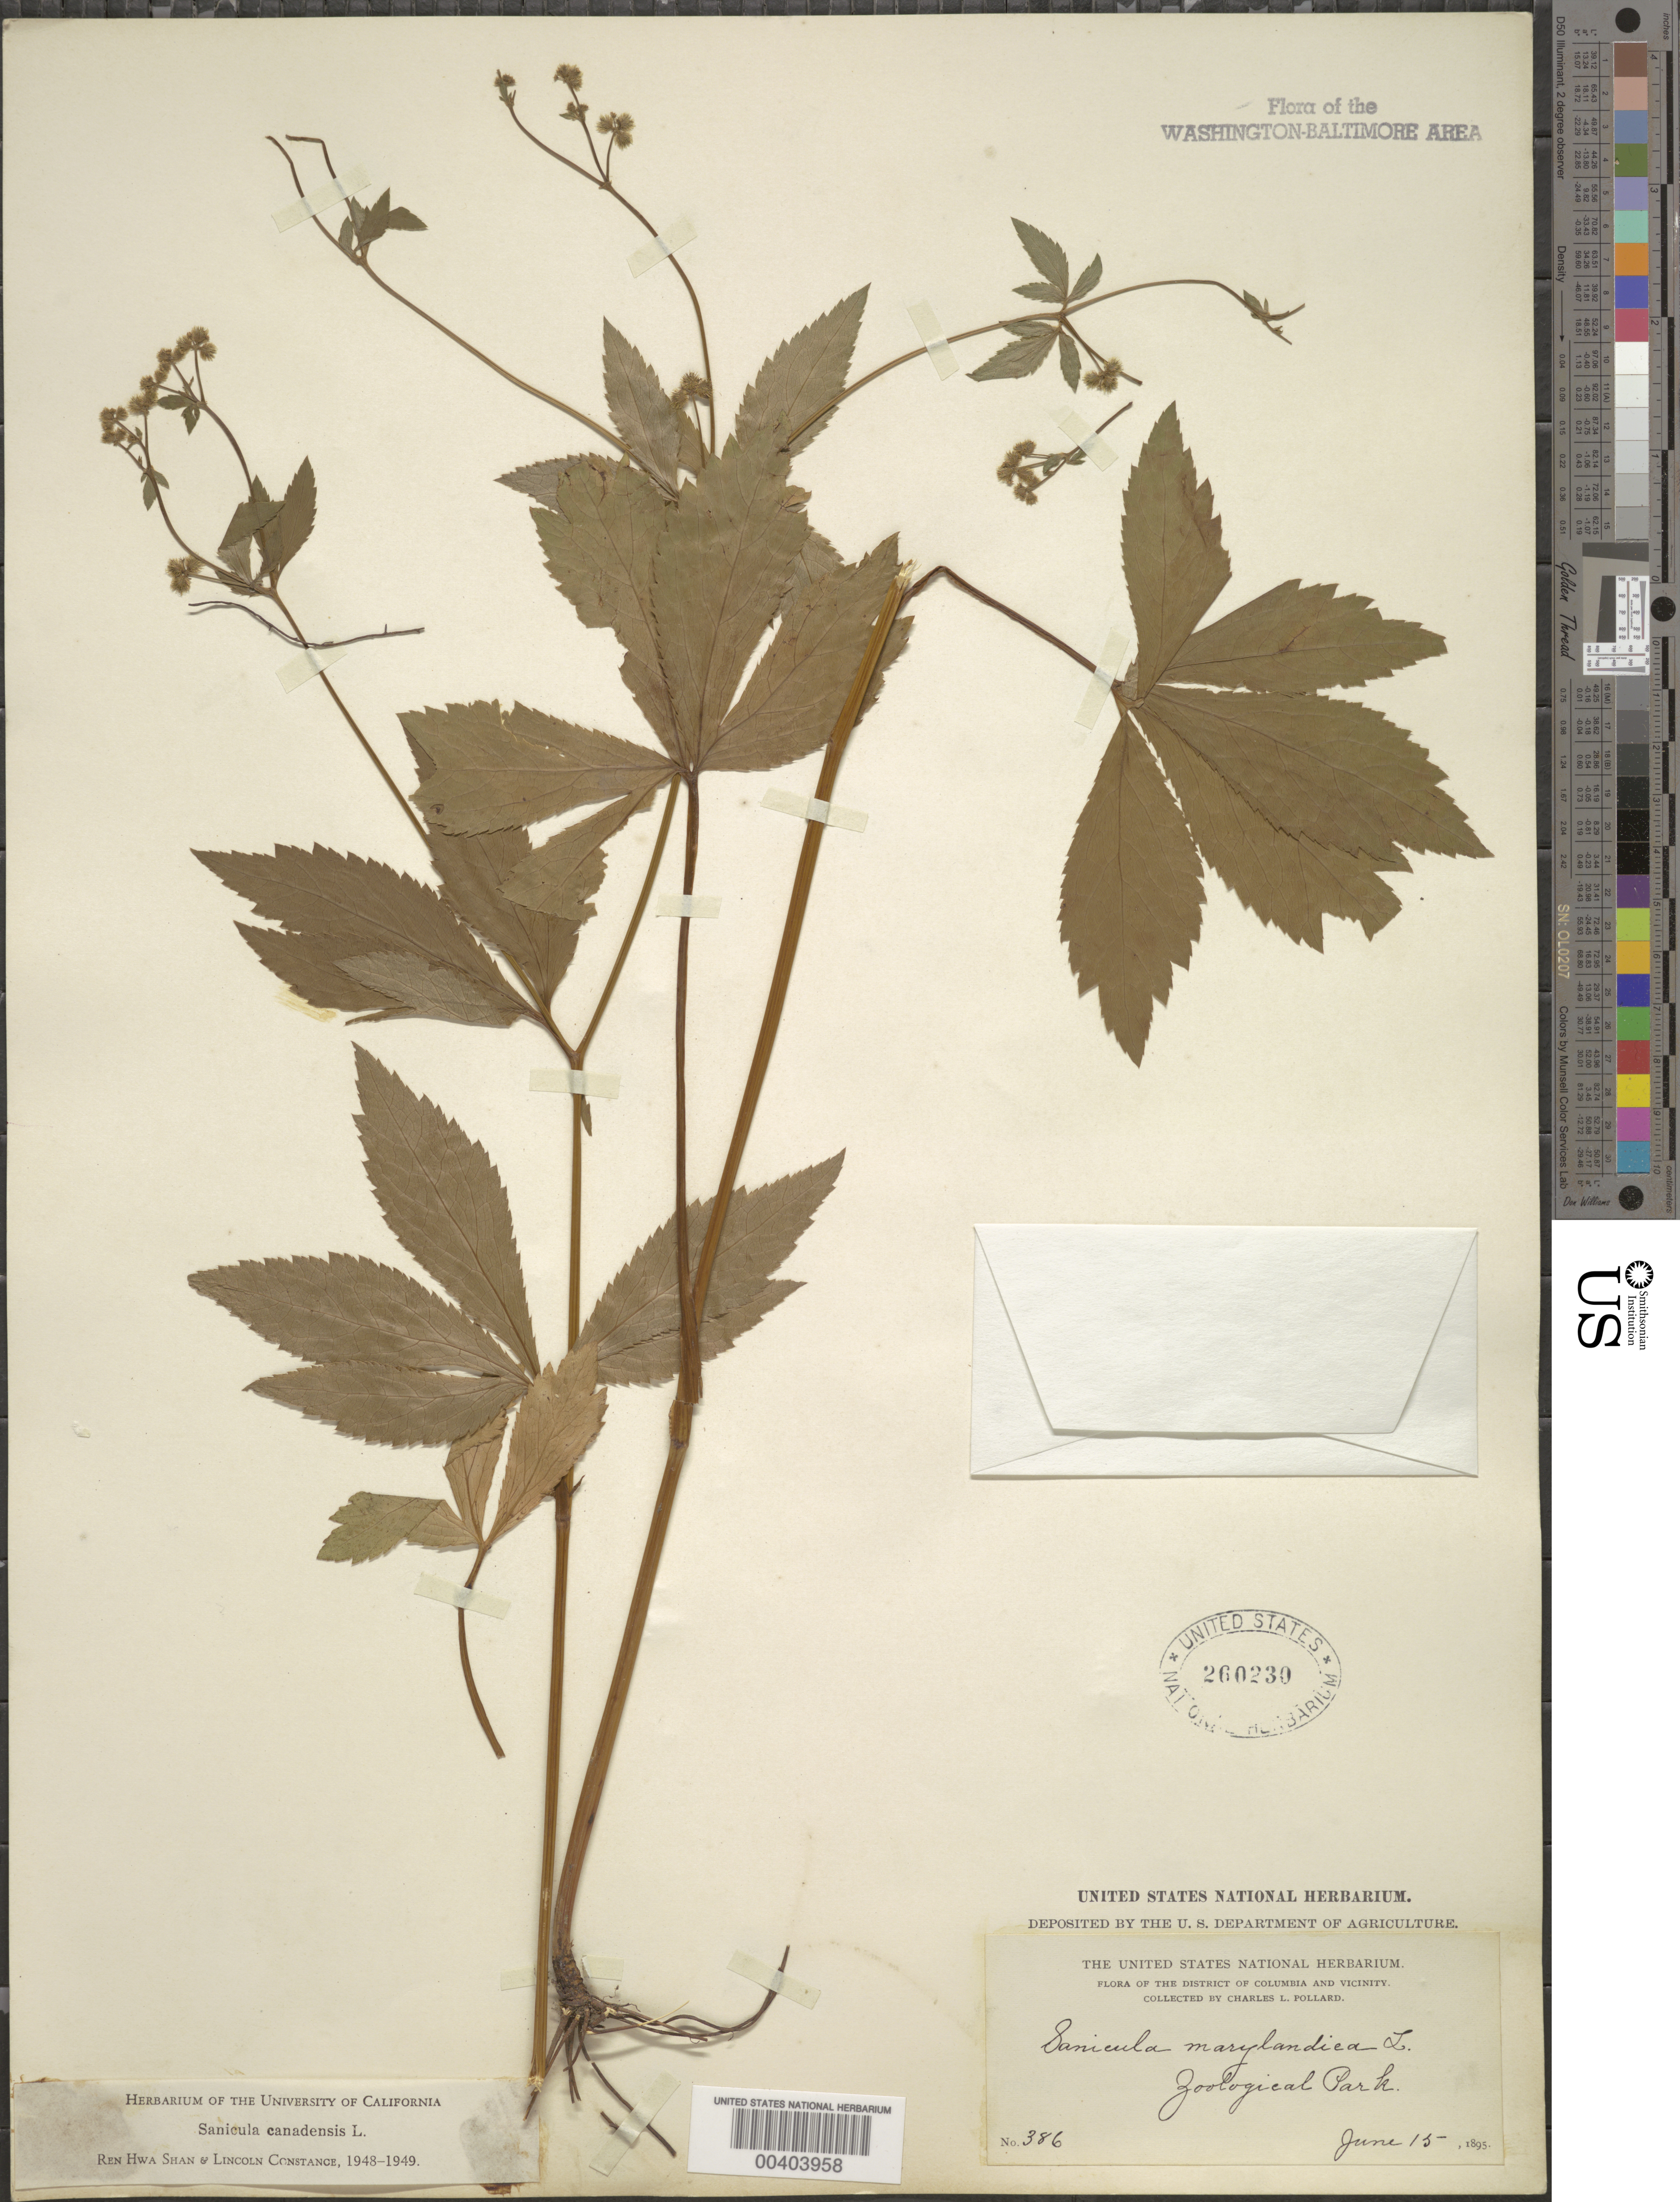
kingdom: Plantae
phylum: Tracheophyta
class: Magnoliopsida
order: Apiales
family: Apiaceae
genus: Sanicula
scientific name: Sanicula canadensis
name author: L.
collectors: C. L. Pollard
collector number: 386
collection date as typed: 15 Jun 1895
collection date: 1895-06-15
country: United States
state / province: District of Columbia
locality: Zoological Park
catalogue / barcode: US 260230